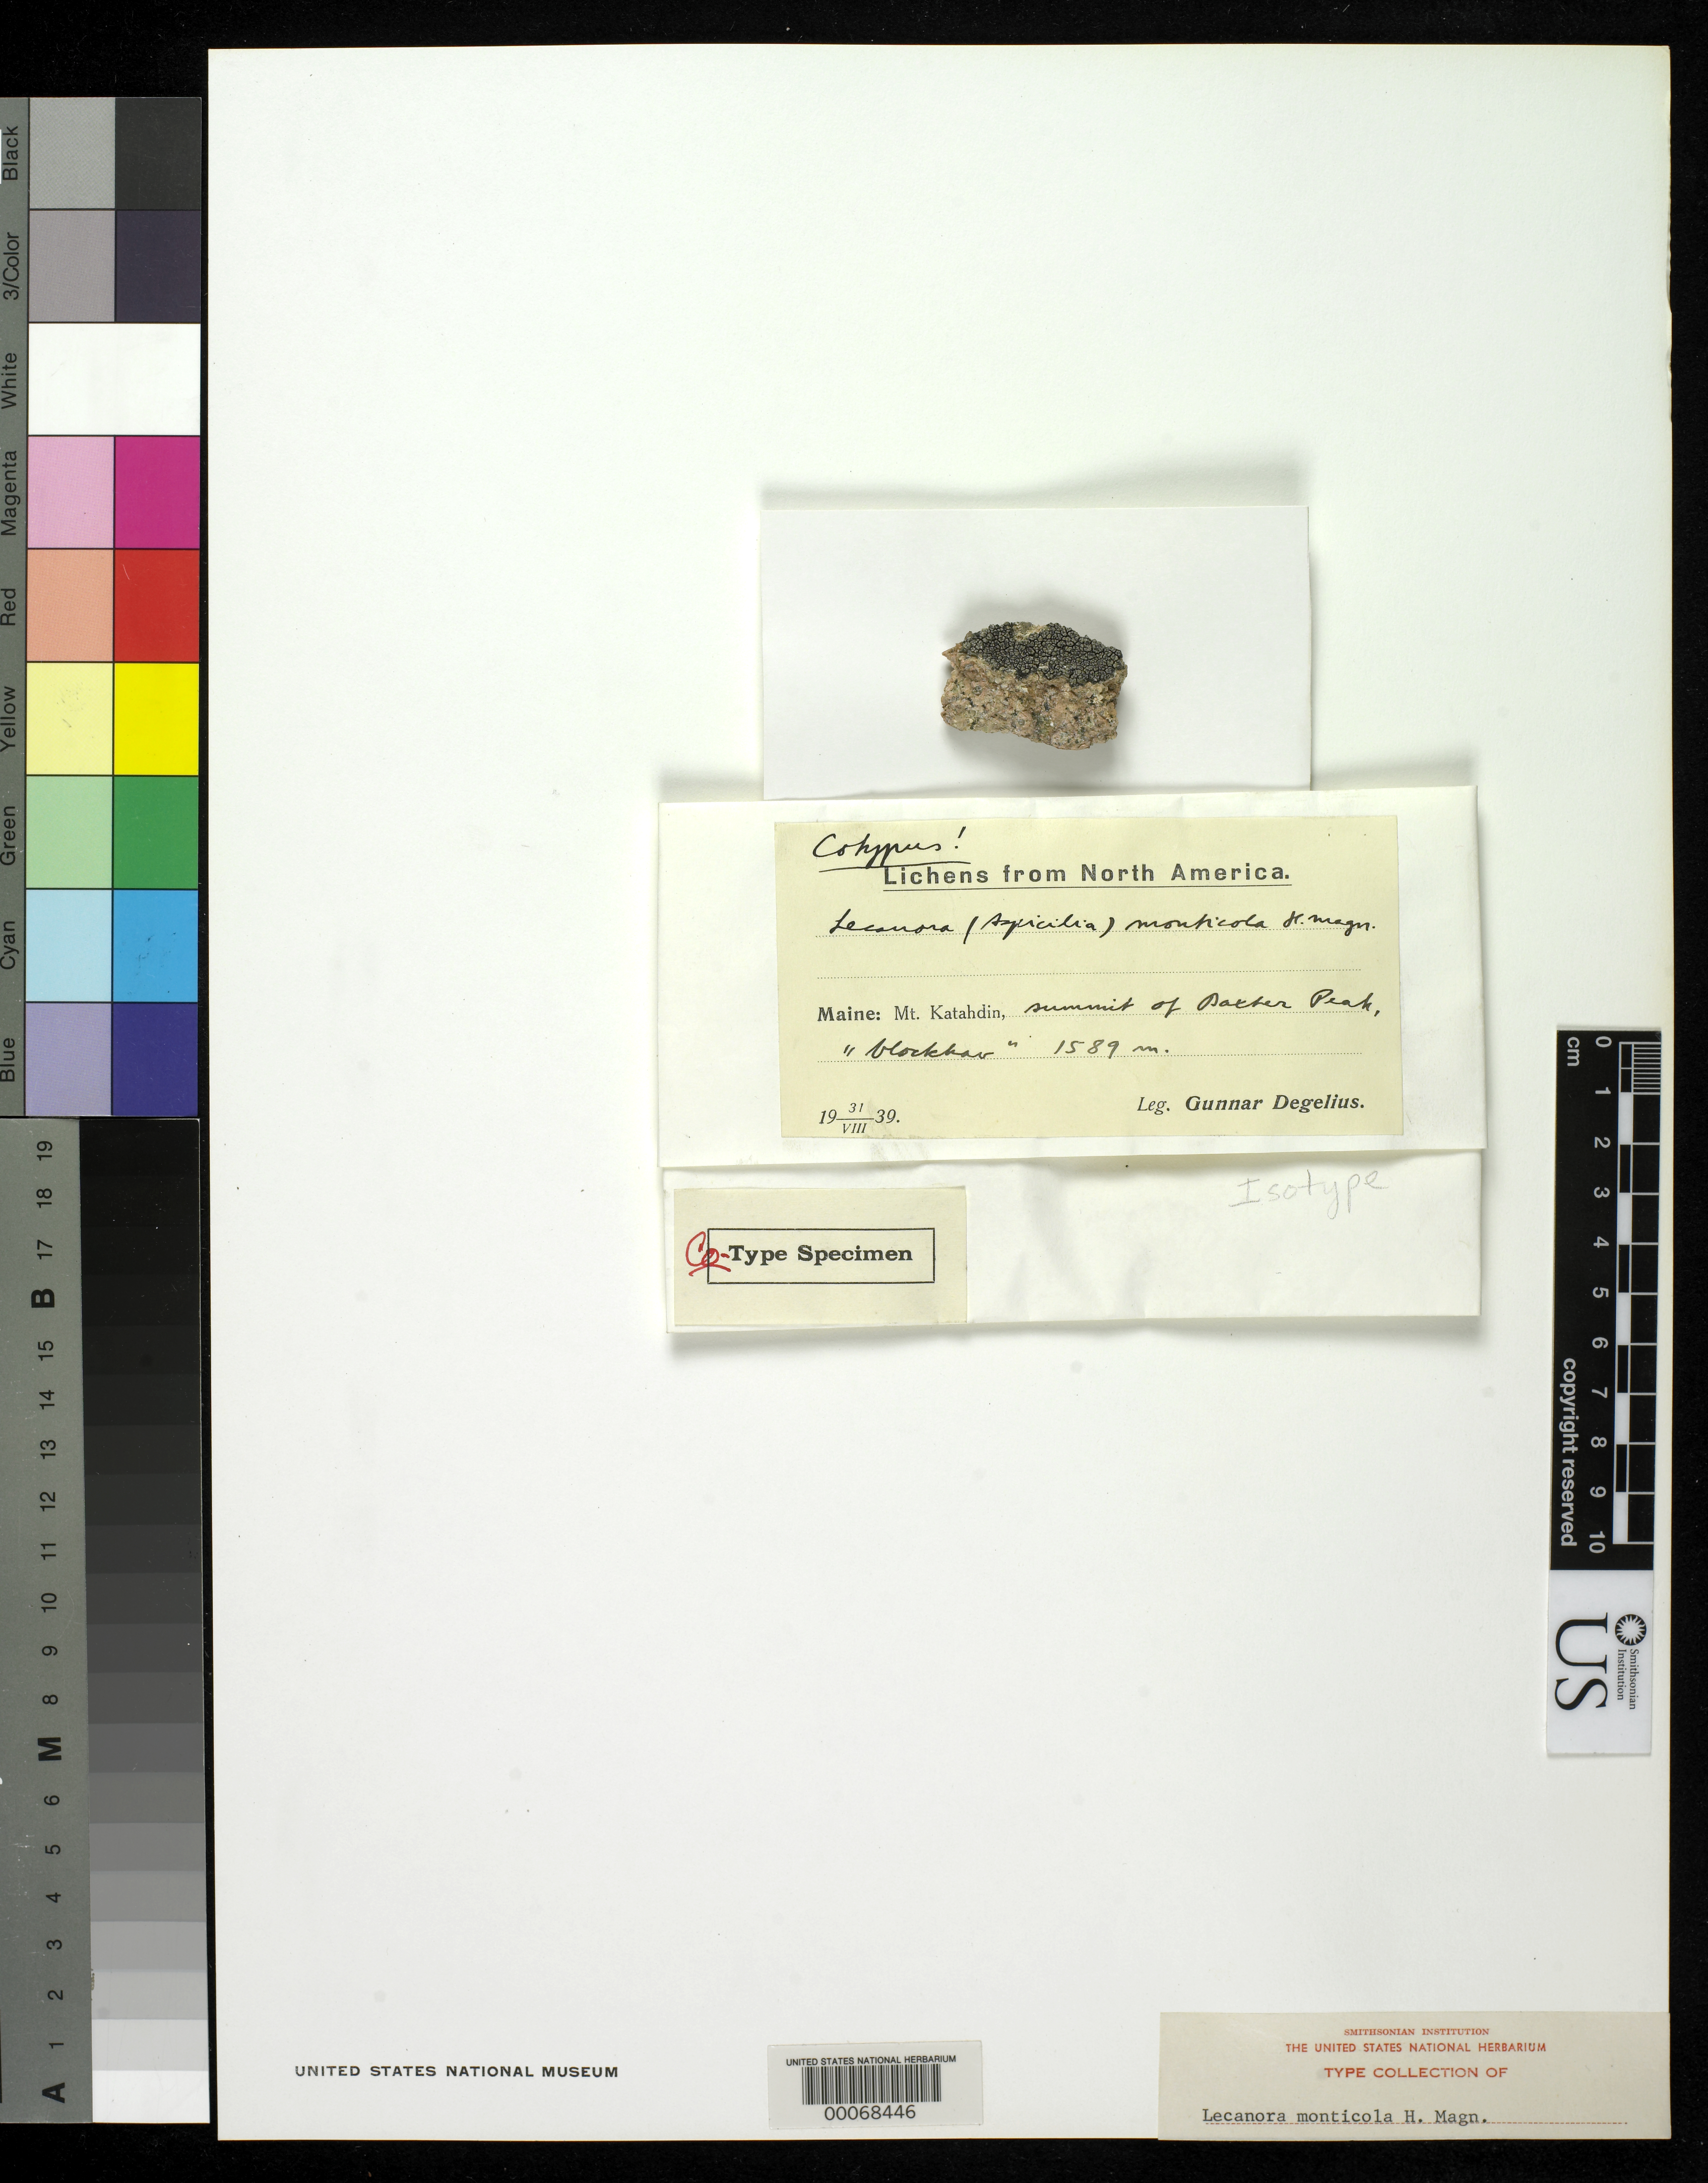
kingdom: Fungi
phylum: Ascomycota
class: Lecanoromycetes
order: Lecanorales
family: Lecanoraceae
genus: Lecanora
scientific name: Lecanora monticola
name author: H. Magn. in Degel.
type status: Isotype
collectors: G. B. F. Degelius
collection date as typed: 31 Aug 1939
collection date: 1939-08-31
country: United States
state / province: Maine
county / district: Piscataquis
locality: Summit of Baxter Peak, Mt. Katahdin.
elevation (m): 1589